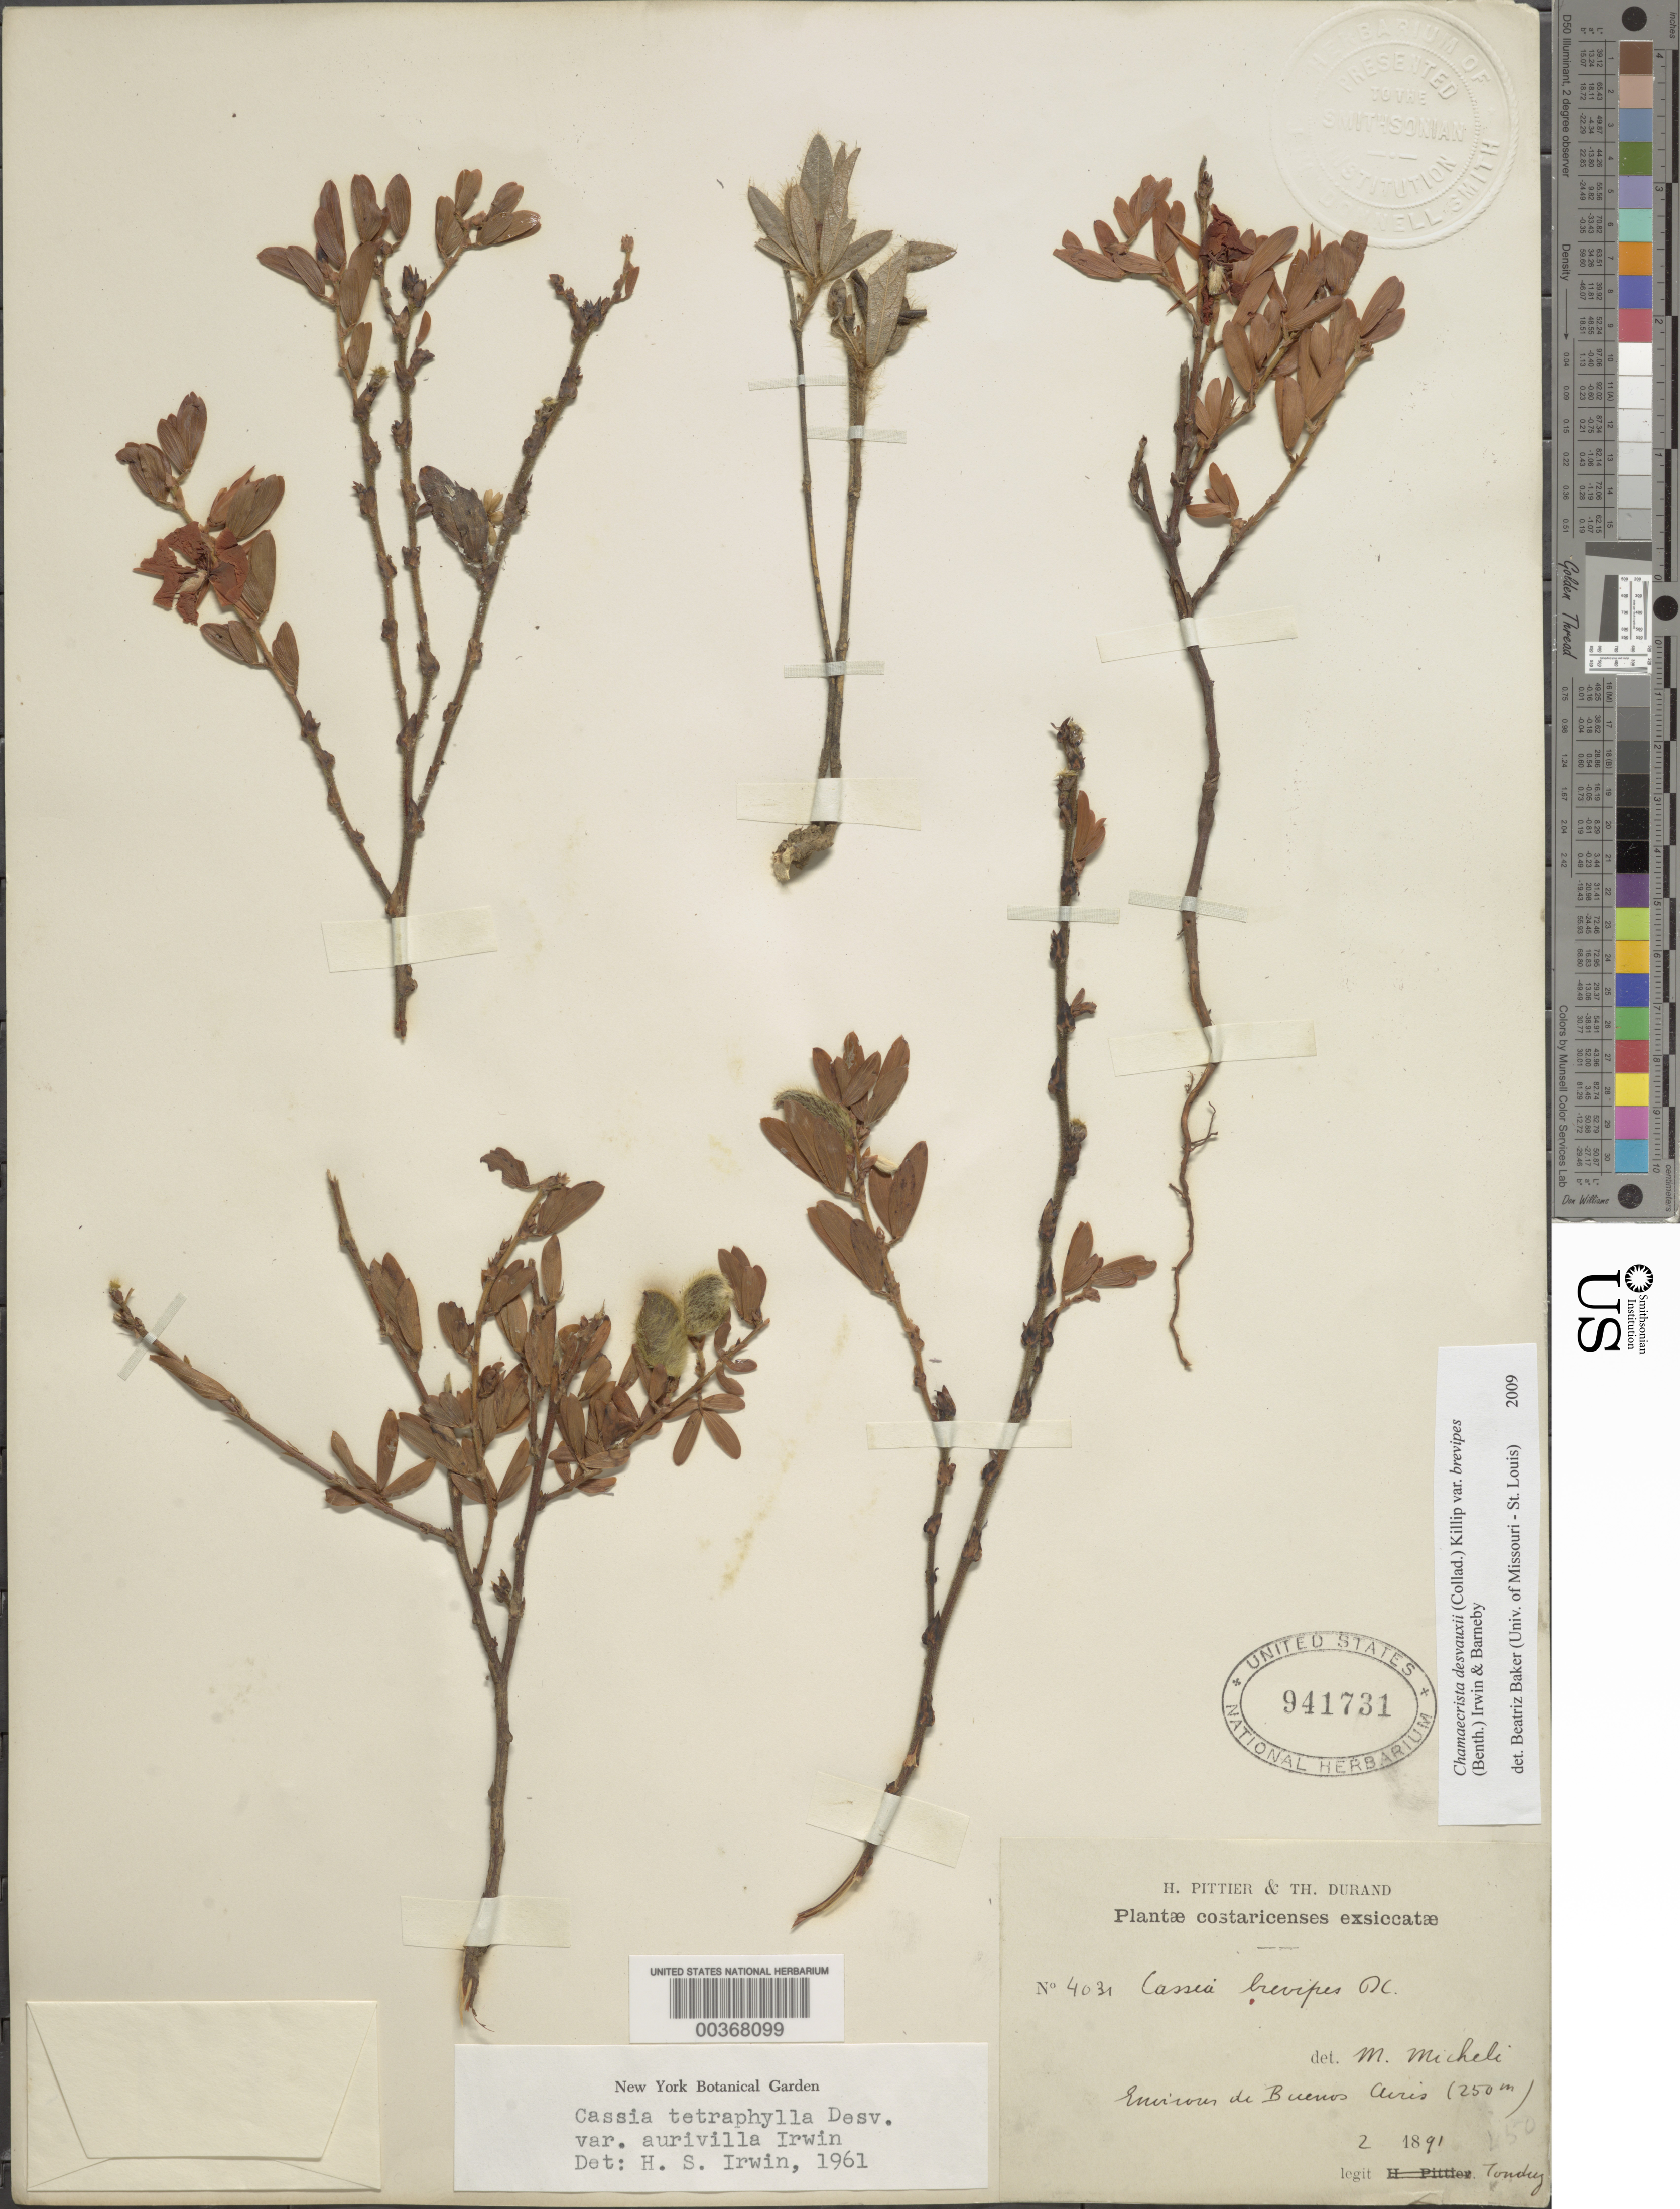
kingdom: Plantae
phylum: Tracheophyta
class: Magnoliopsida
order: Fabales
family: Fabaceae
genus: Chamaecrista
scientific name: Chamaecrista desvauxii var. brevipes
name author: (Benth.) H.S. Irwin & Barneby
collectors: A. Tonduz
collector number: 4031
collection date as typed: Feb 1891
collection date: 1891-02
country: Costa Rica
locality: Vicinity of Buenos Aires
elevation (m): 250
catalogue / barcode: US 941731